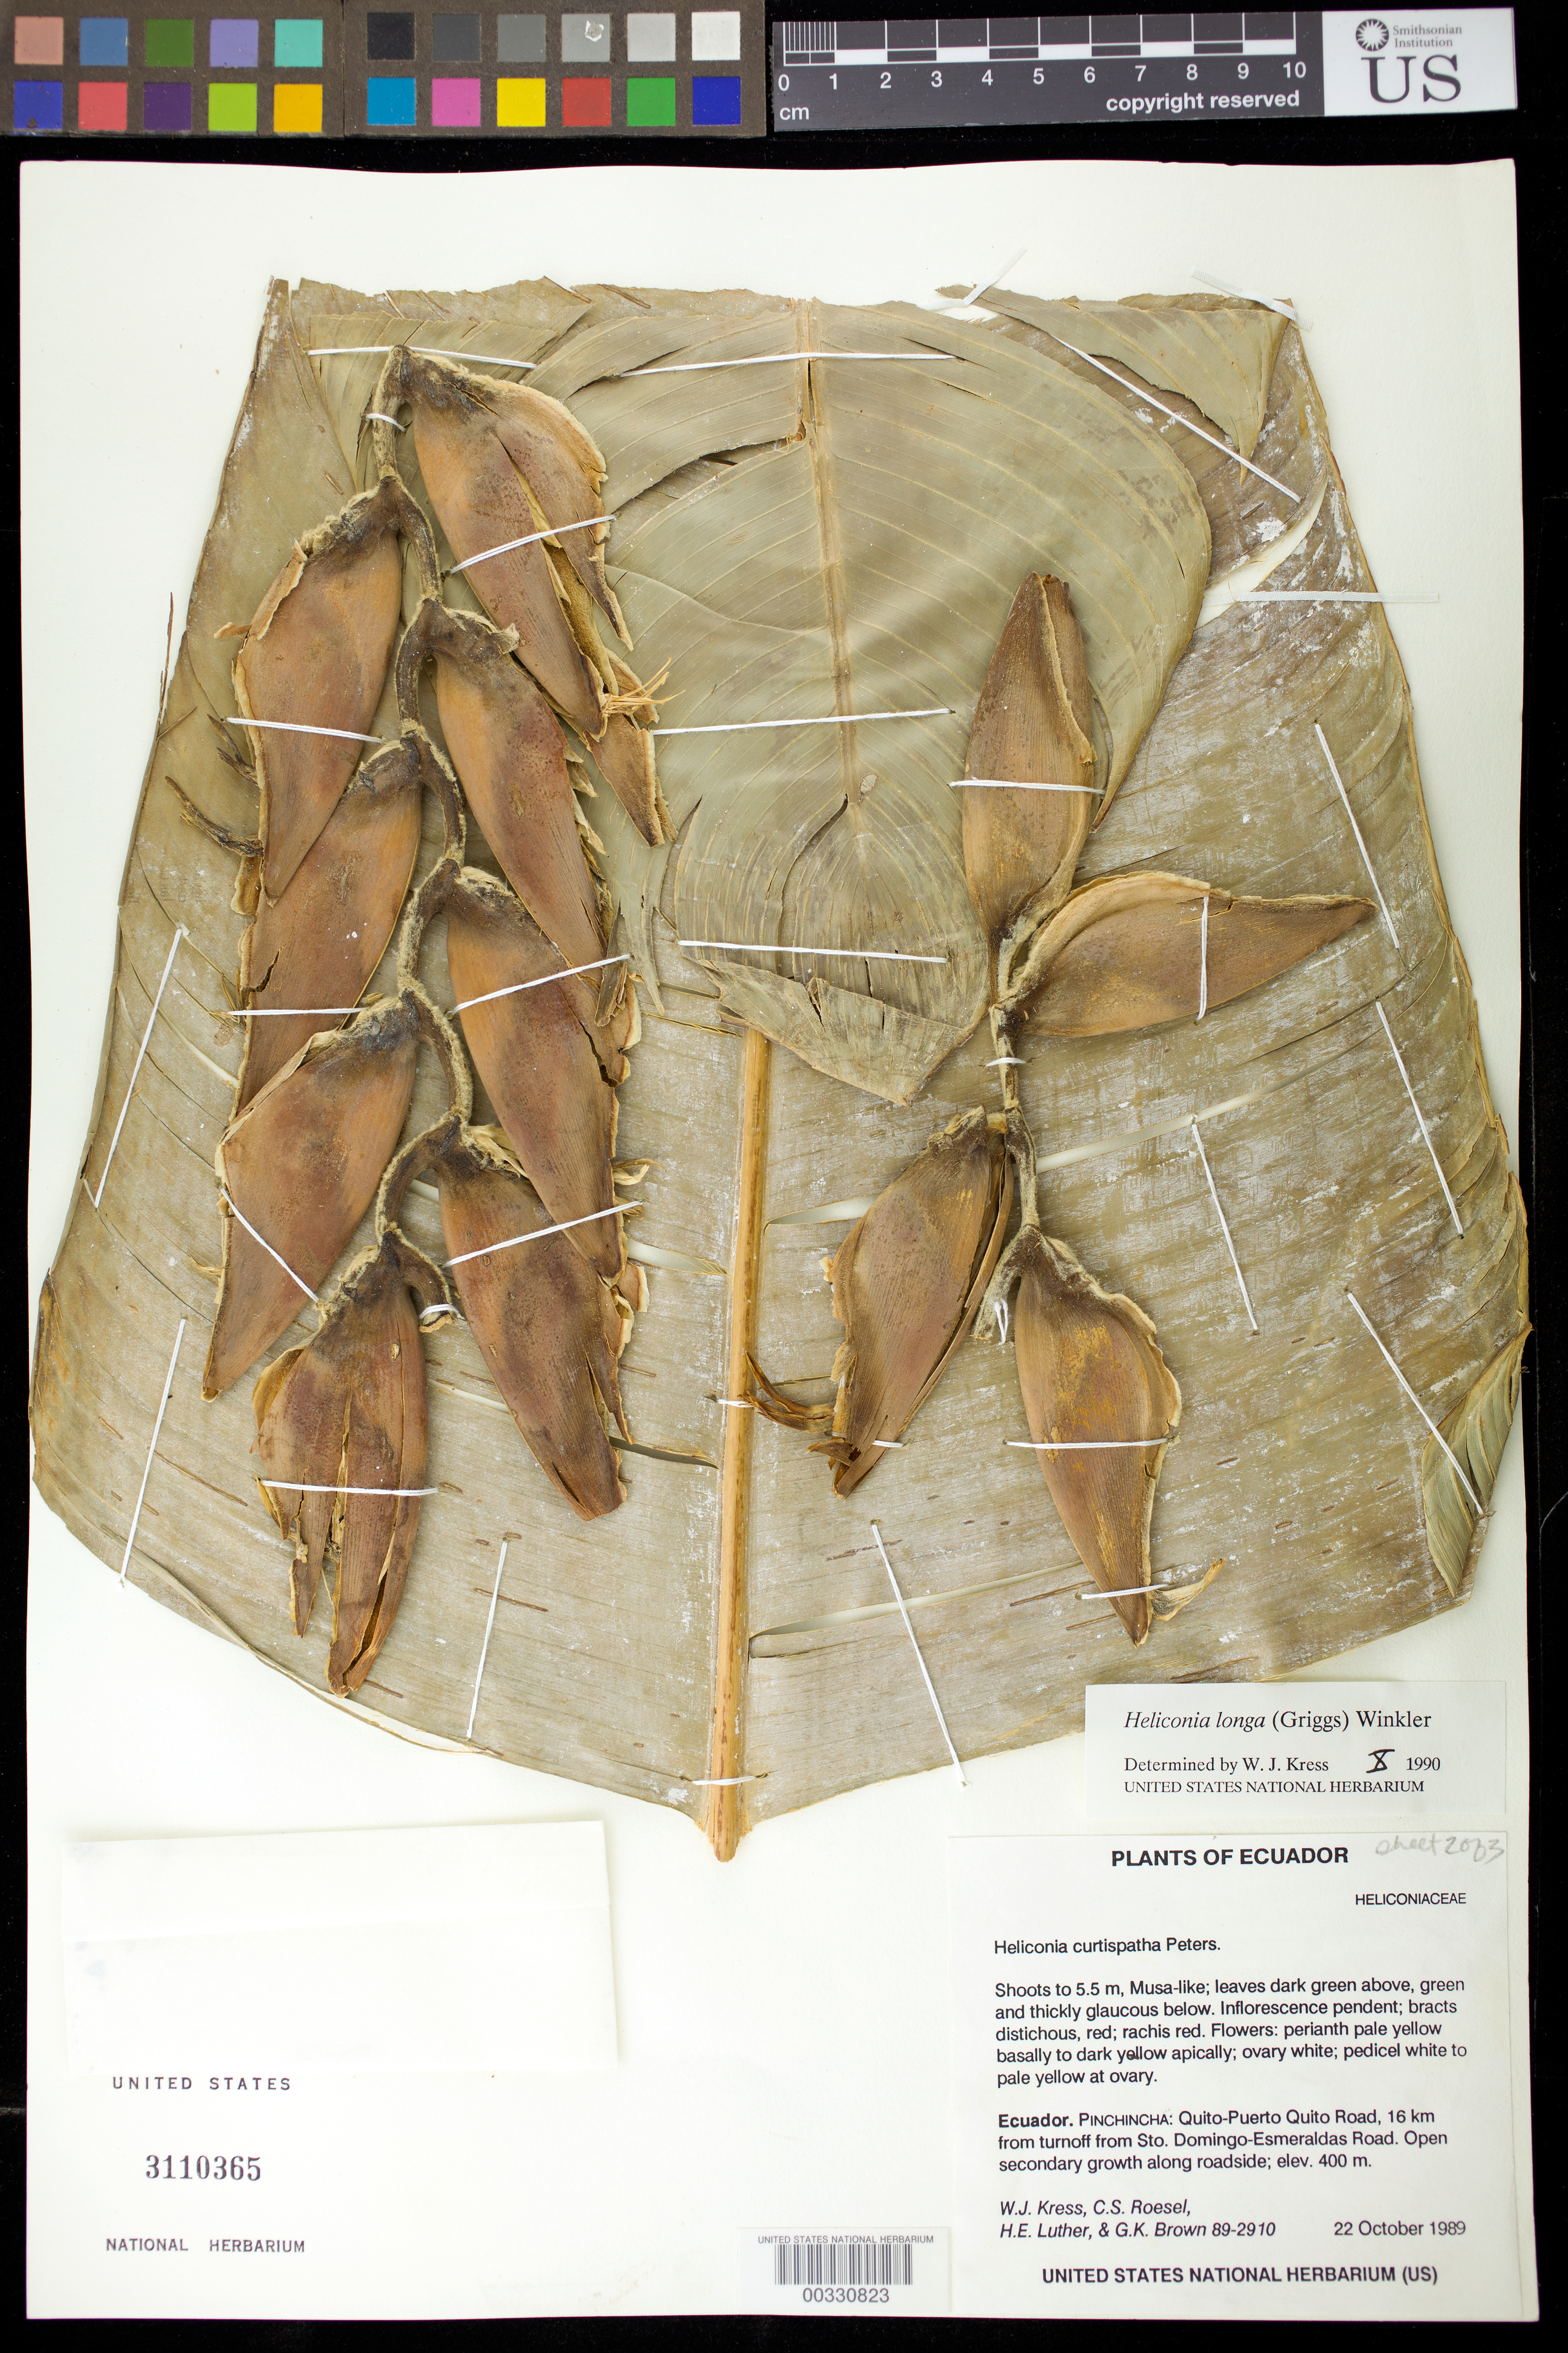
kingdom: Plantae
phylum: Tracheophyta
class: Liliopsida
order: Zingiberales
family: Heliconiaceae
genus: Heliconia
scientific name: Heliconia longa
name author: (R.F. Griggs) H.J.P. Winkl.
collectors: W. J. Kress, C. S. Roesel, Harry E. Luther & G. K. Brown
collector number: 89-2910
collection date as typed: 22 Oct 1989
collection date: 1989-10-22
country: Ecuador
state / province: Pichincha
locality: Quito-Puerto quito road, 16 km from turnoff from sto. domingo-Esmeraldas road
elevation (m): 400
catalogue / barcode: US 3110365